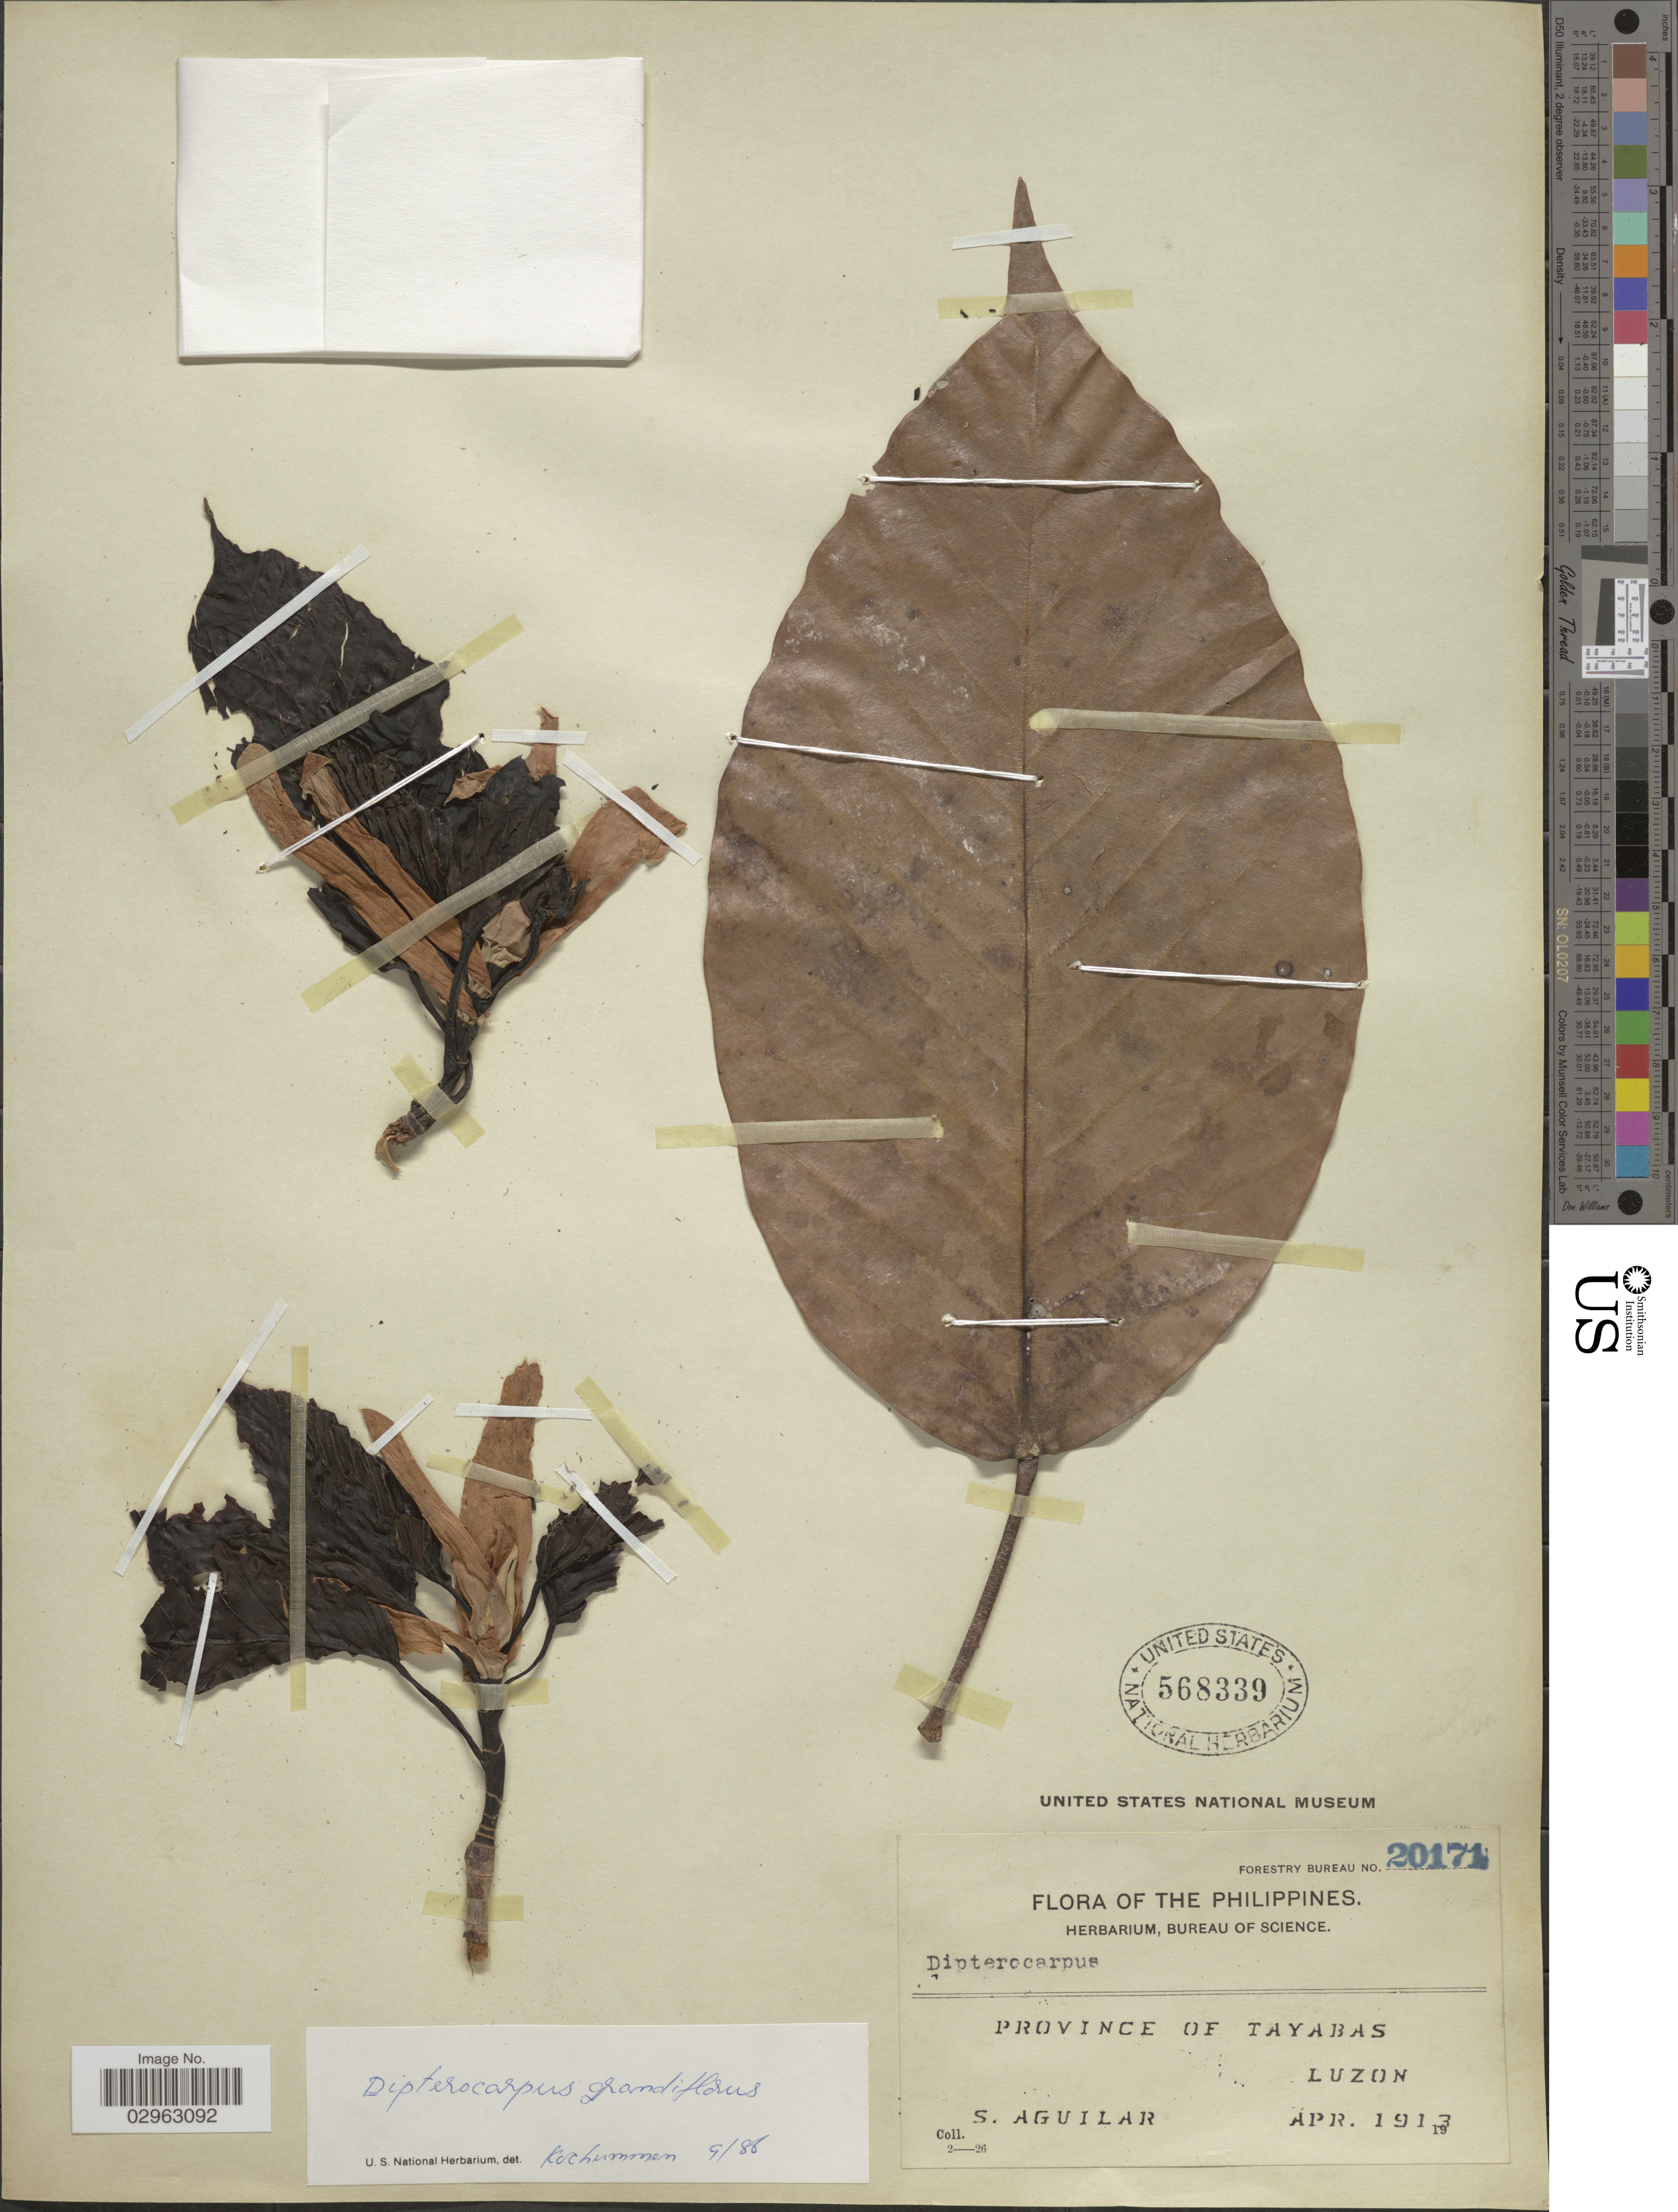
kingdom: Plantae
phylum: Tracheophyta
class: Magnoliopsida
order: Malvales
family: Dipterocarpaceae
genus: Dipterocarpus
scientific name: Dipterocarpus grandiflorus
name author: (Blanco) Blanco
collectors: S. Aguilar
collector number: Forestry Bureau 20171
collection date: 1913-04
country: Philippines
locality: Province of Tayabas, Luzon.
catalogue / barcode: US 568339